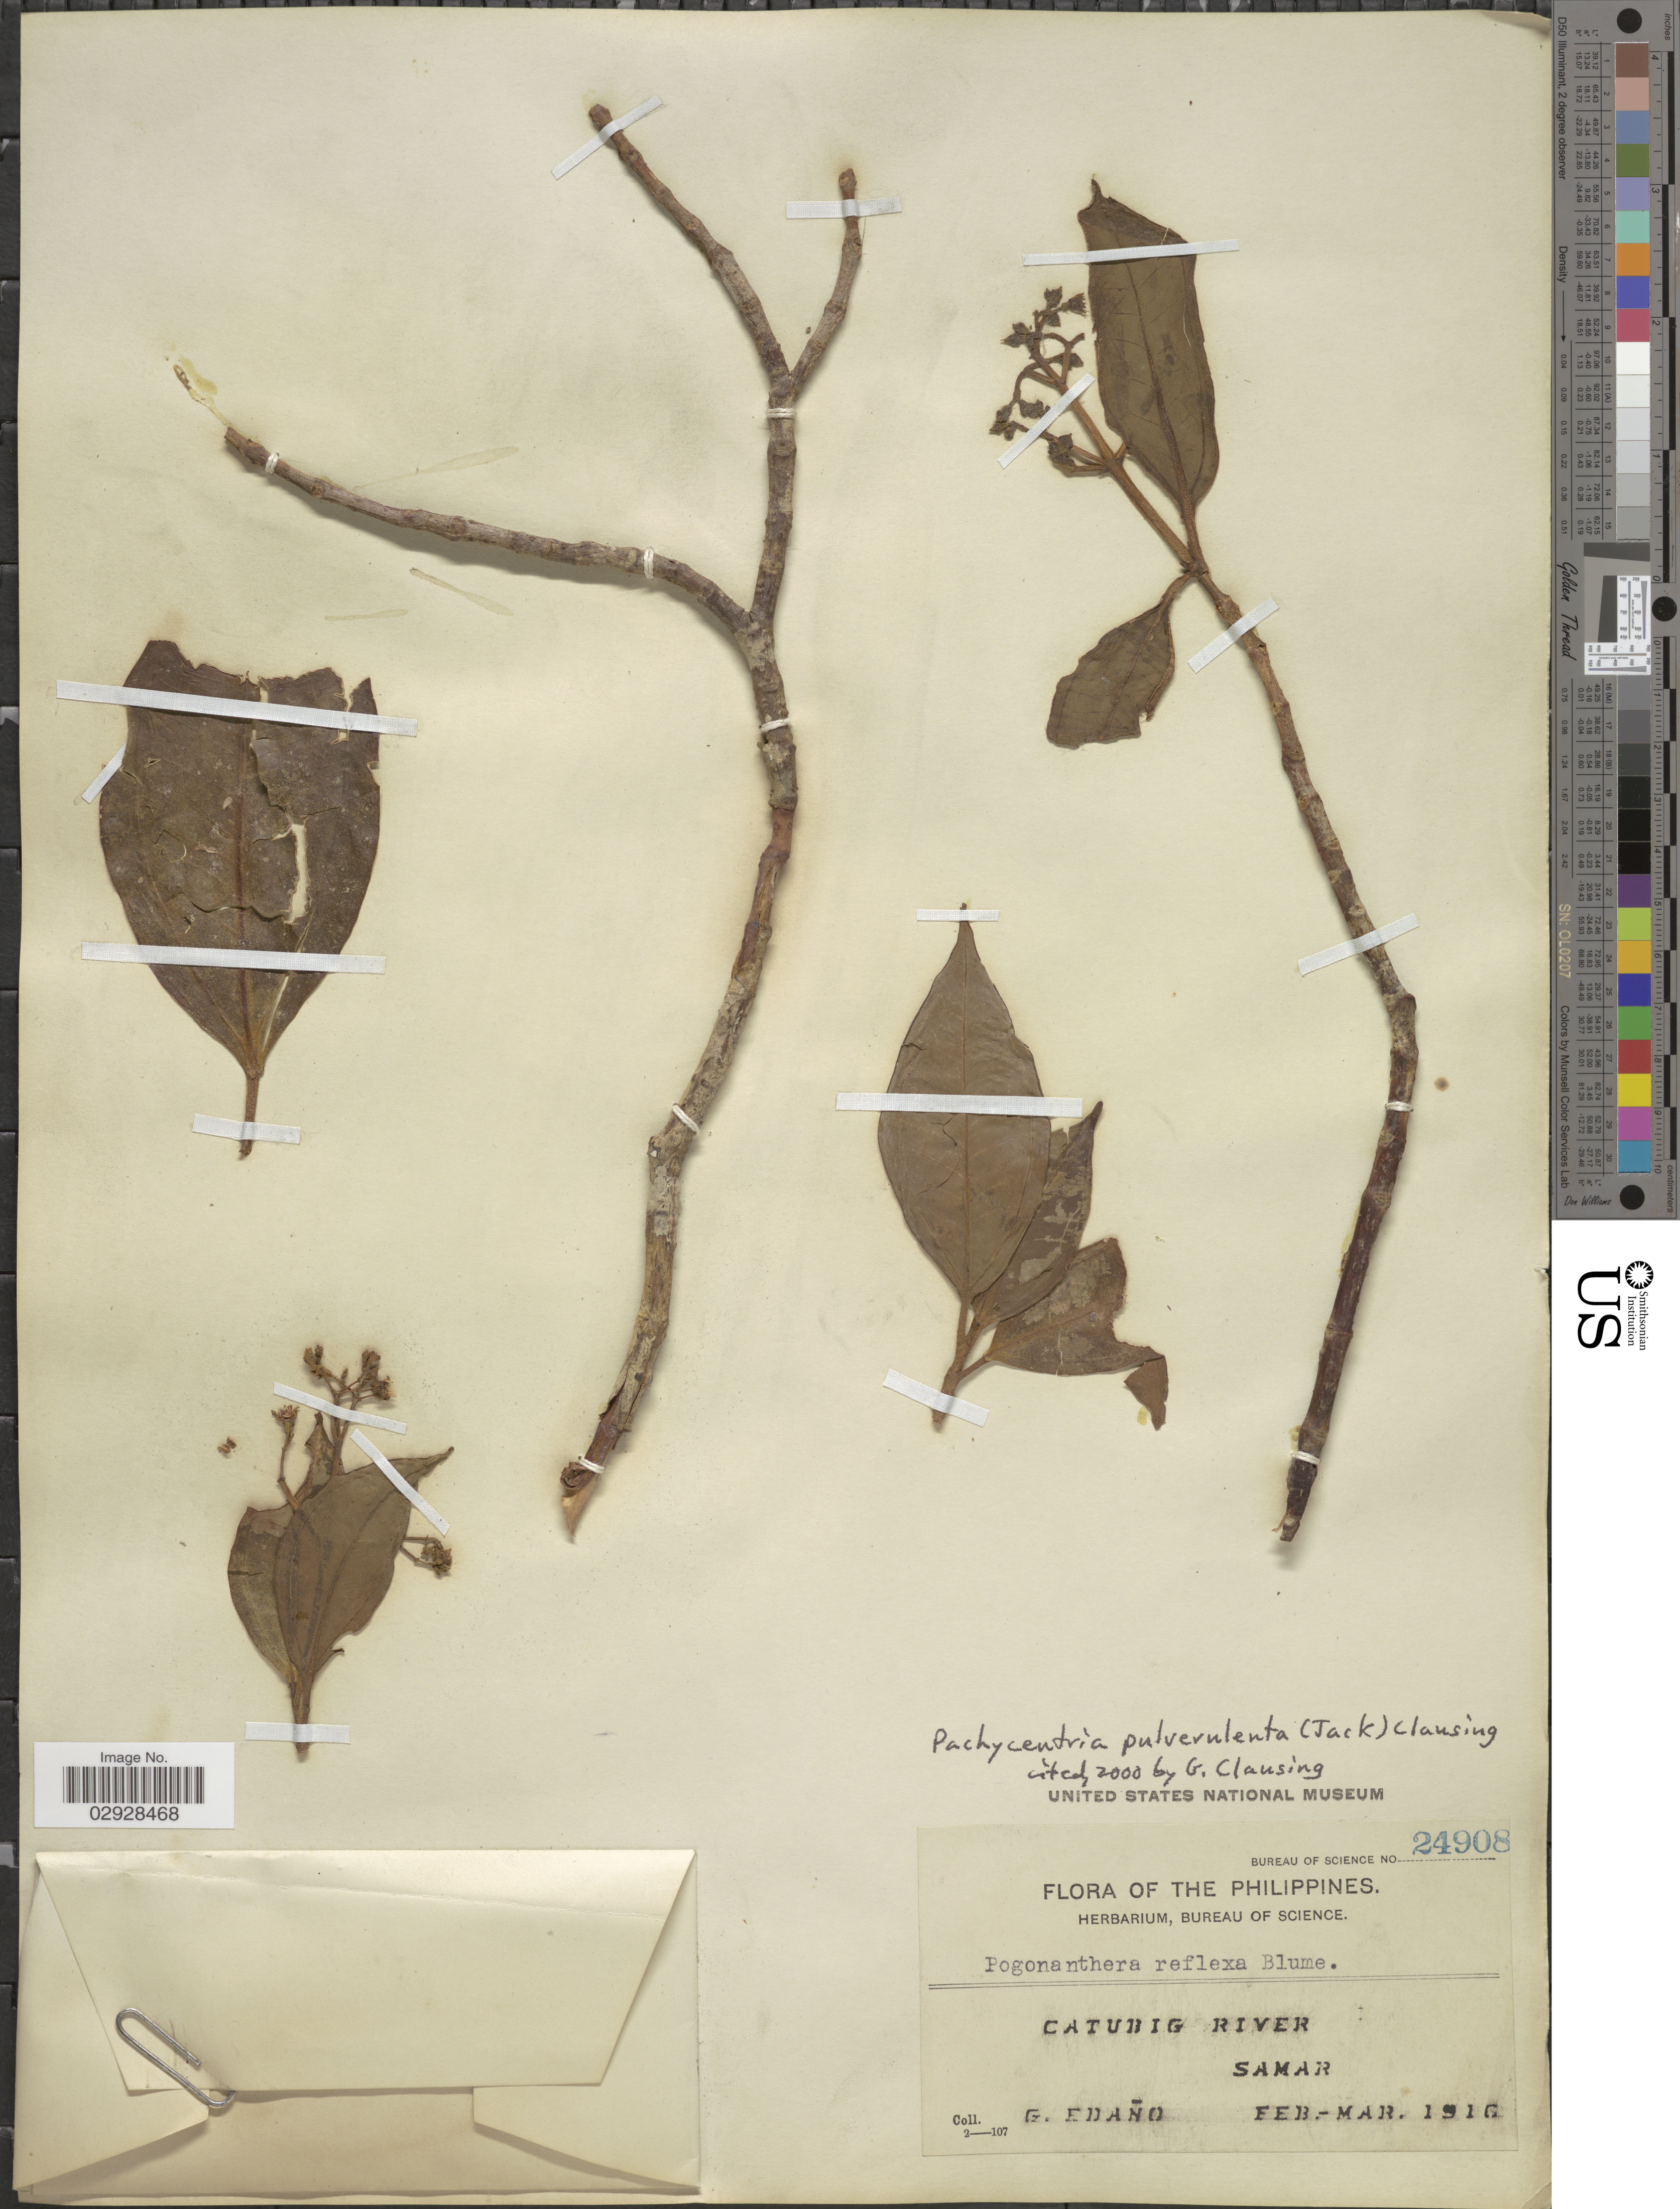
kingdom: Plantae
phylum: Tracheophyta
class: Magnoliopsida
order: Myrtales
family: Melastomataceae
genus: Pachycentria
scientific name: Pachycentria pulverulenta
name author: (Jack) Clausing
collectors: G. Edaño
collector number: Bureau of Science 24908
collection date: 1916-02/1916-03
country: Philippines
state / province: Eastern Visayas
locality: Catubig River Samar.